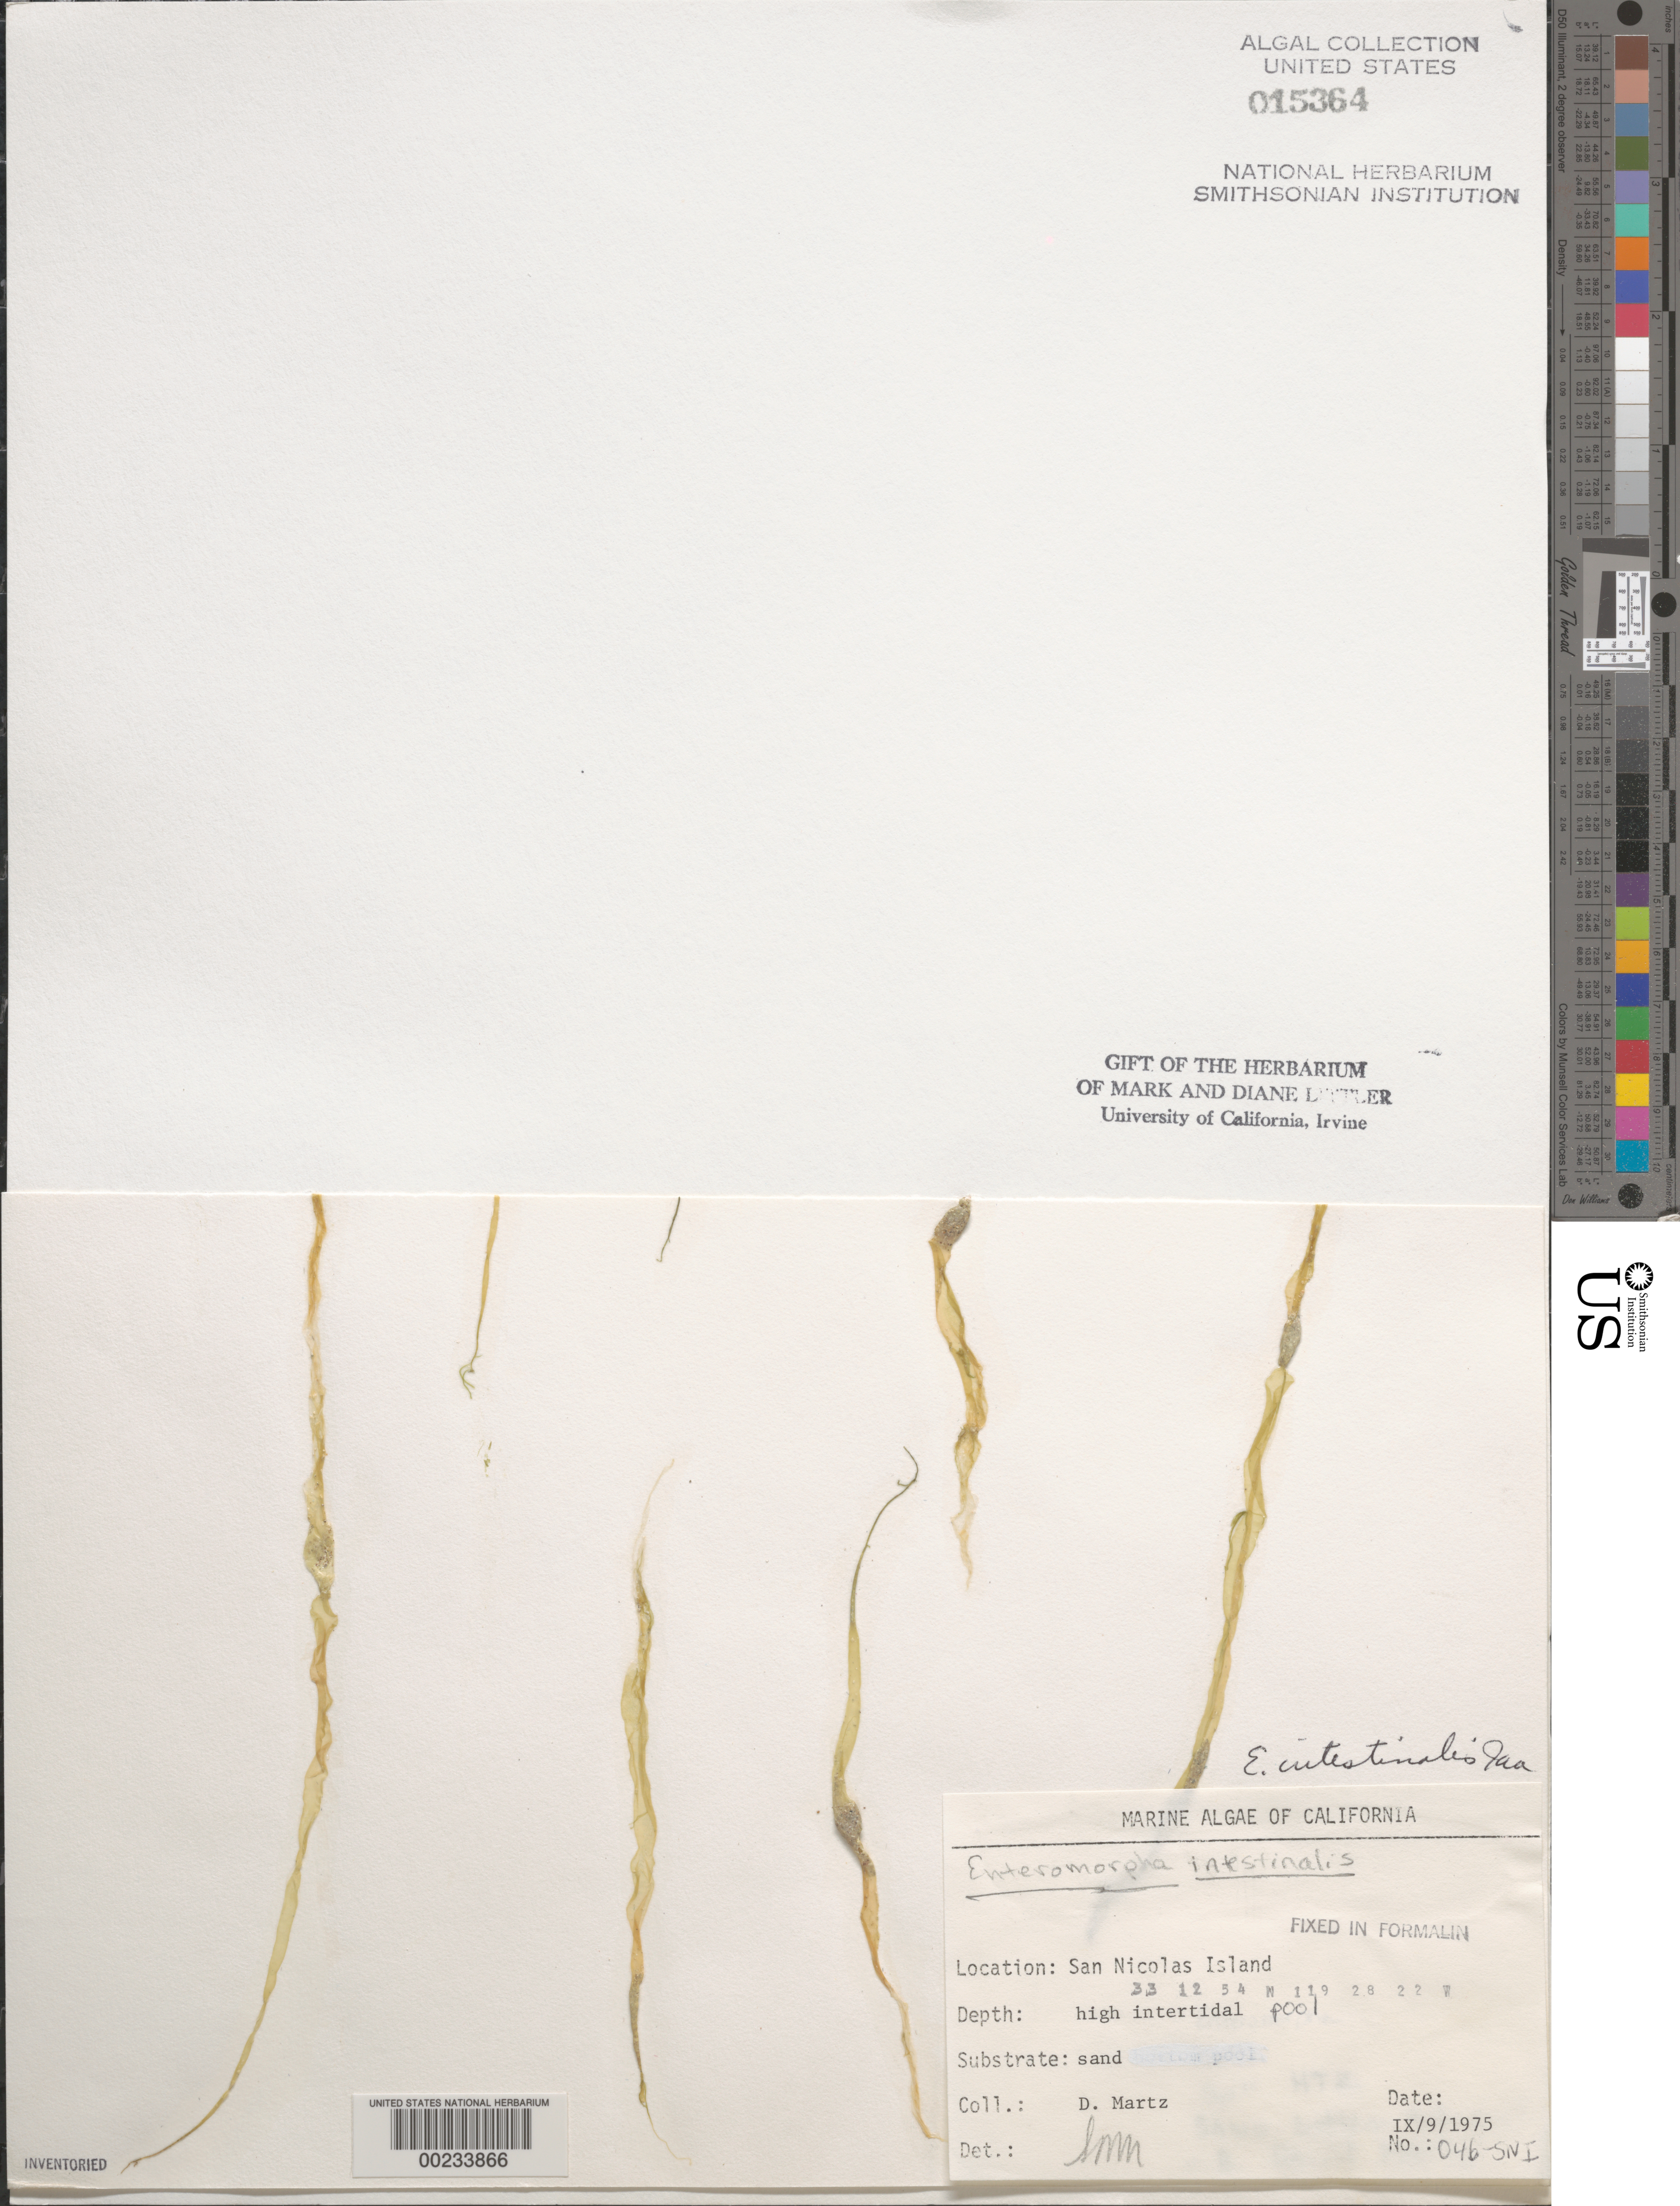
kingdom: Plantae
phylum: Chlorophyta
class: Ulvophyceae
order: Ulvales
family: Ulvaceae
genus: Ulva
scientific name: Ulva intestinalis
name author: L.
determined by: Algae name updating Project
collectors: D. Martz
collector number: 046-SNI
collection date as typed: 09 Sep 1975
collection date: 1975-09-09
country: United States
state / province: California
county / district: Ventura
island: San Nicolas Island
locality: Dutch Harbor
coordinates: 33 12'54"N, 119 28'22"W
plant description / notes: BLM-SOCALBIGHT Rocky Intertidal Survey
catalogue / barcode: US 15364